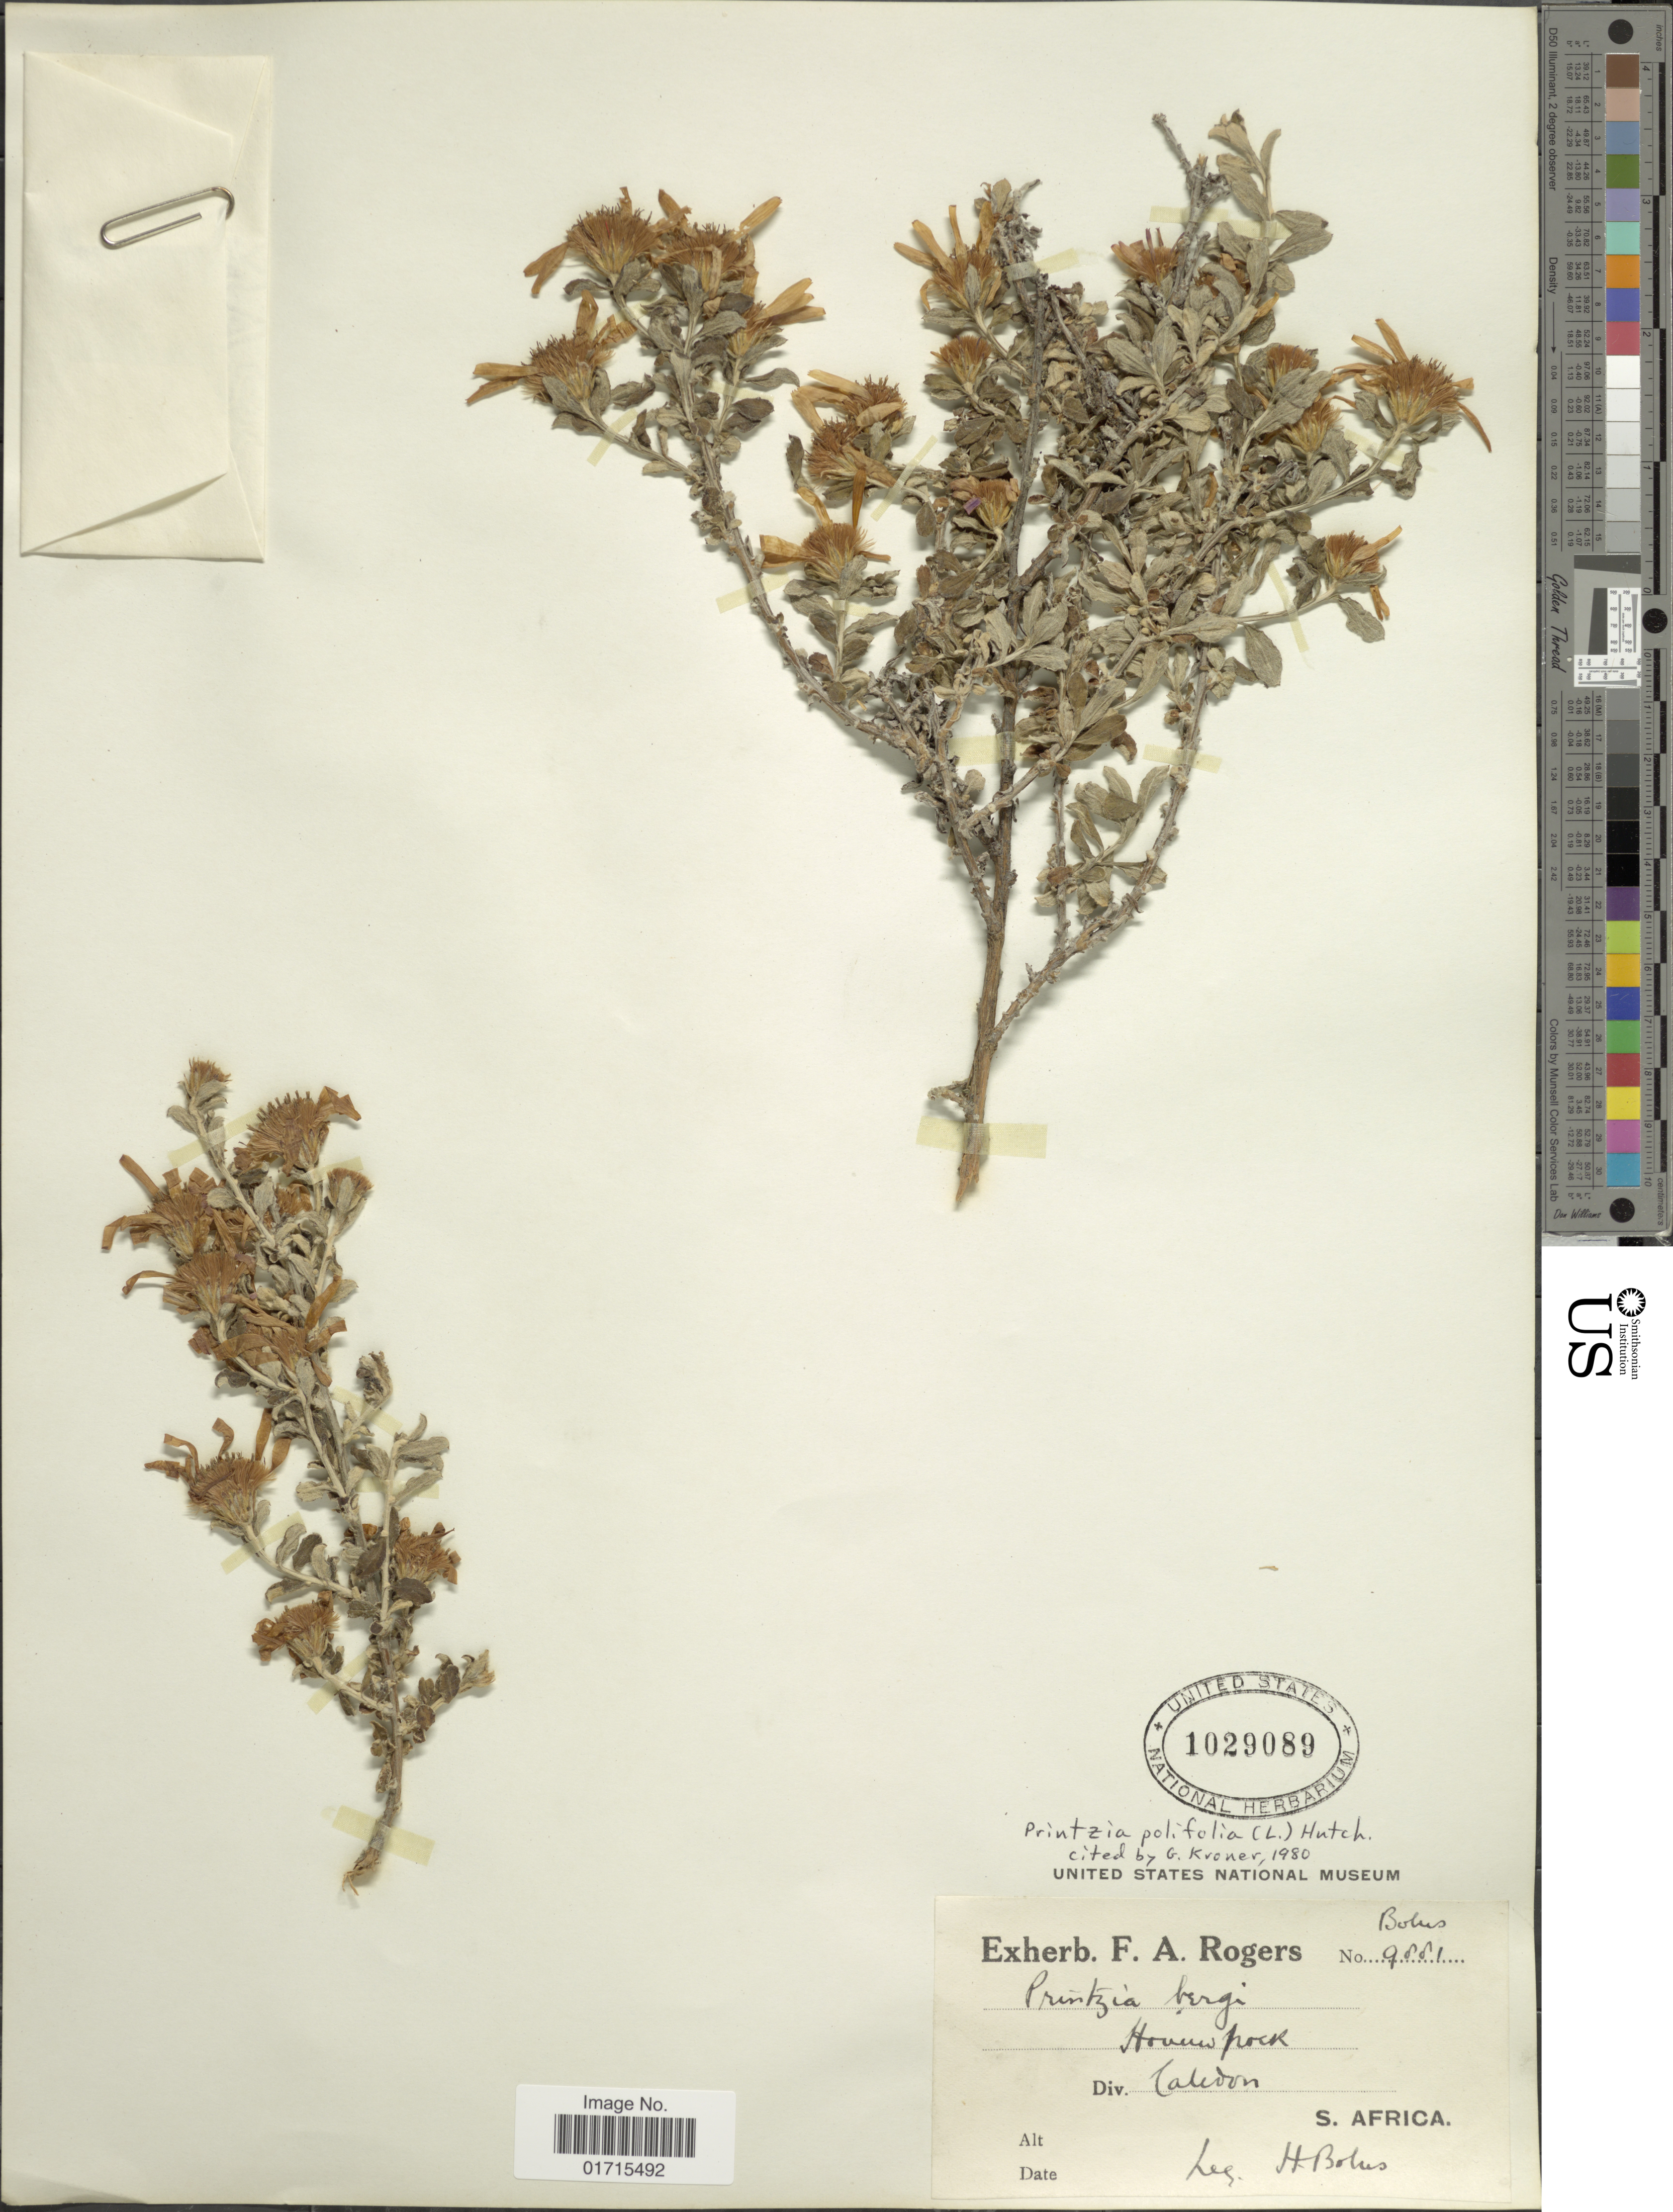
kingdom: Plantae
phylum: Tracheophyta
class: Magnoliopsida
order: Asterales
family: Asteraceae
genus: Printzia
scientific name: Printzia polifolia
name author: (L.) Hutch.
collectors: H. Bolus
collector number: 9881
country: South Africa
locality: Div. Caledon. S. Africa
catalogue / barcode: US 1029089